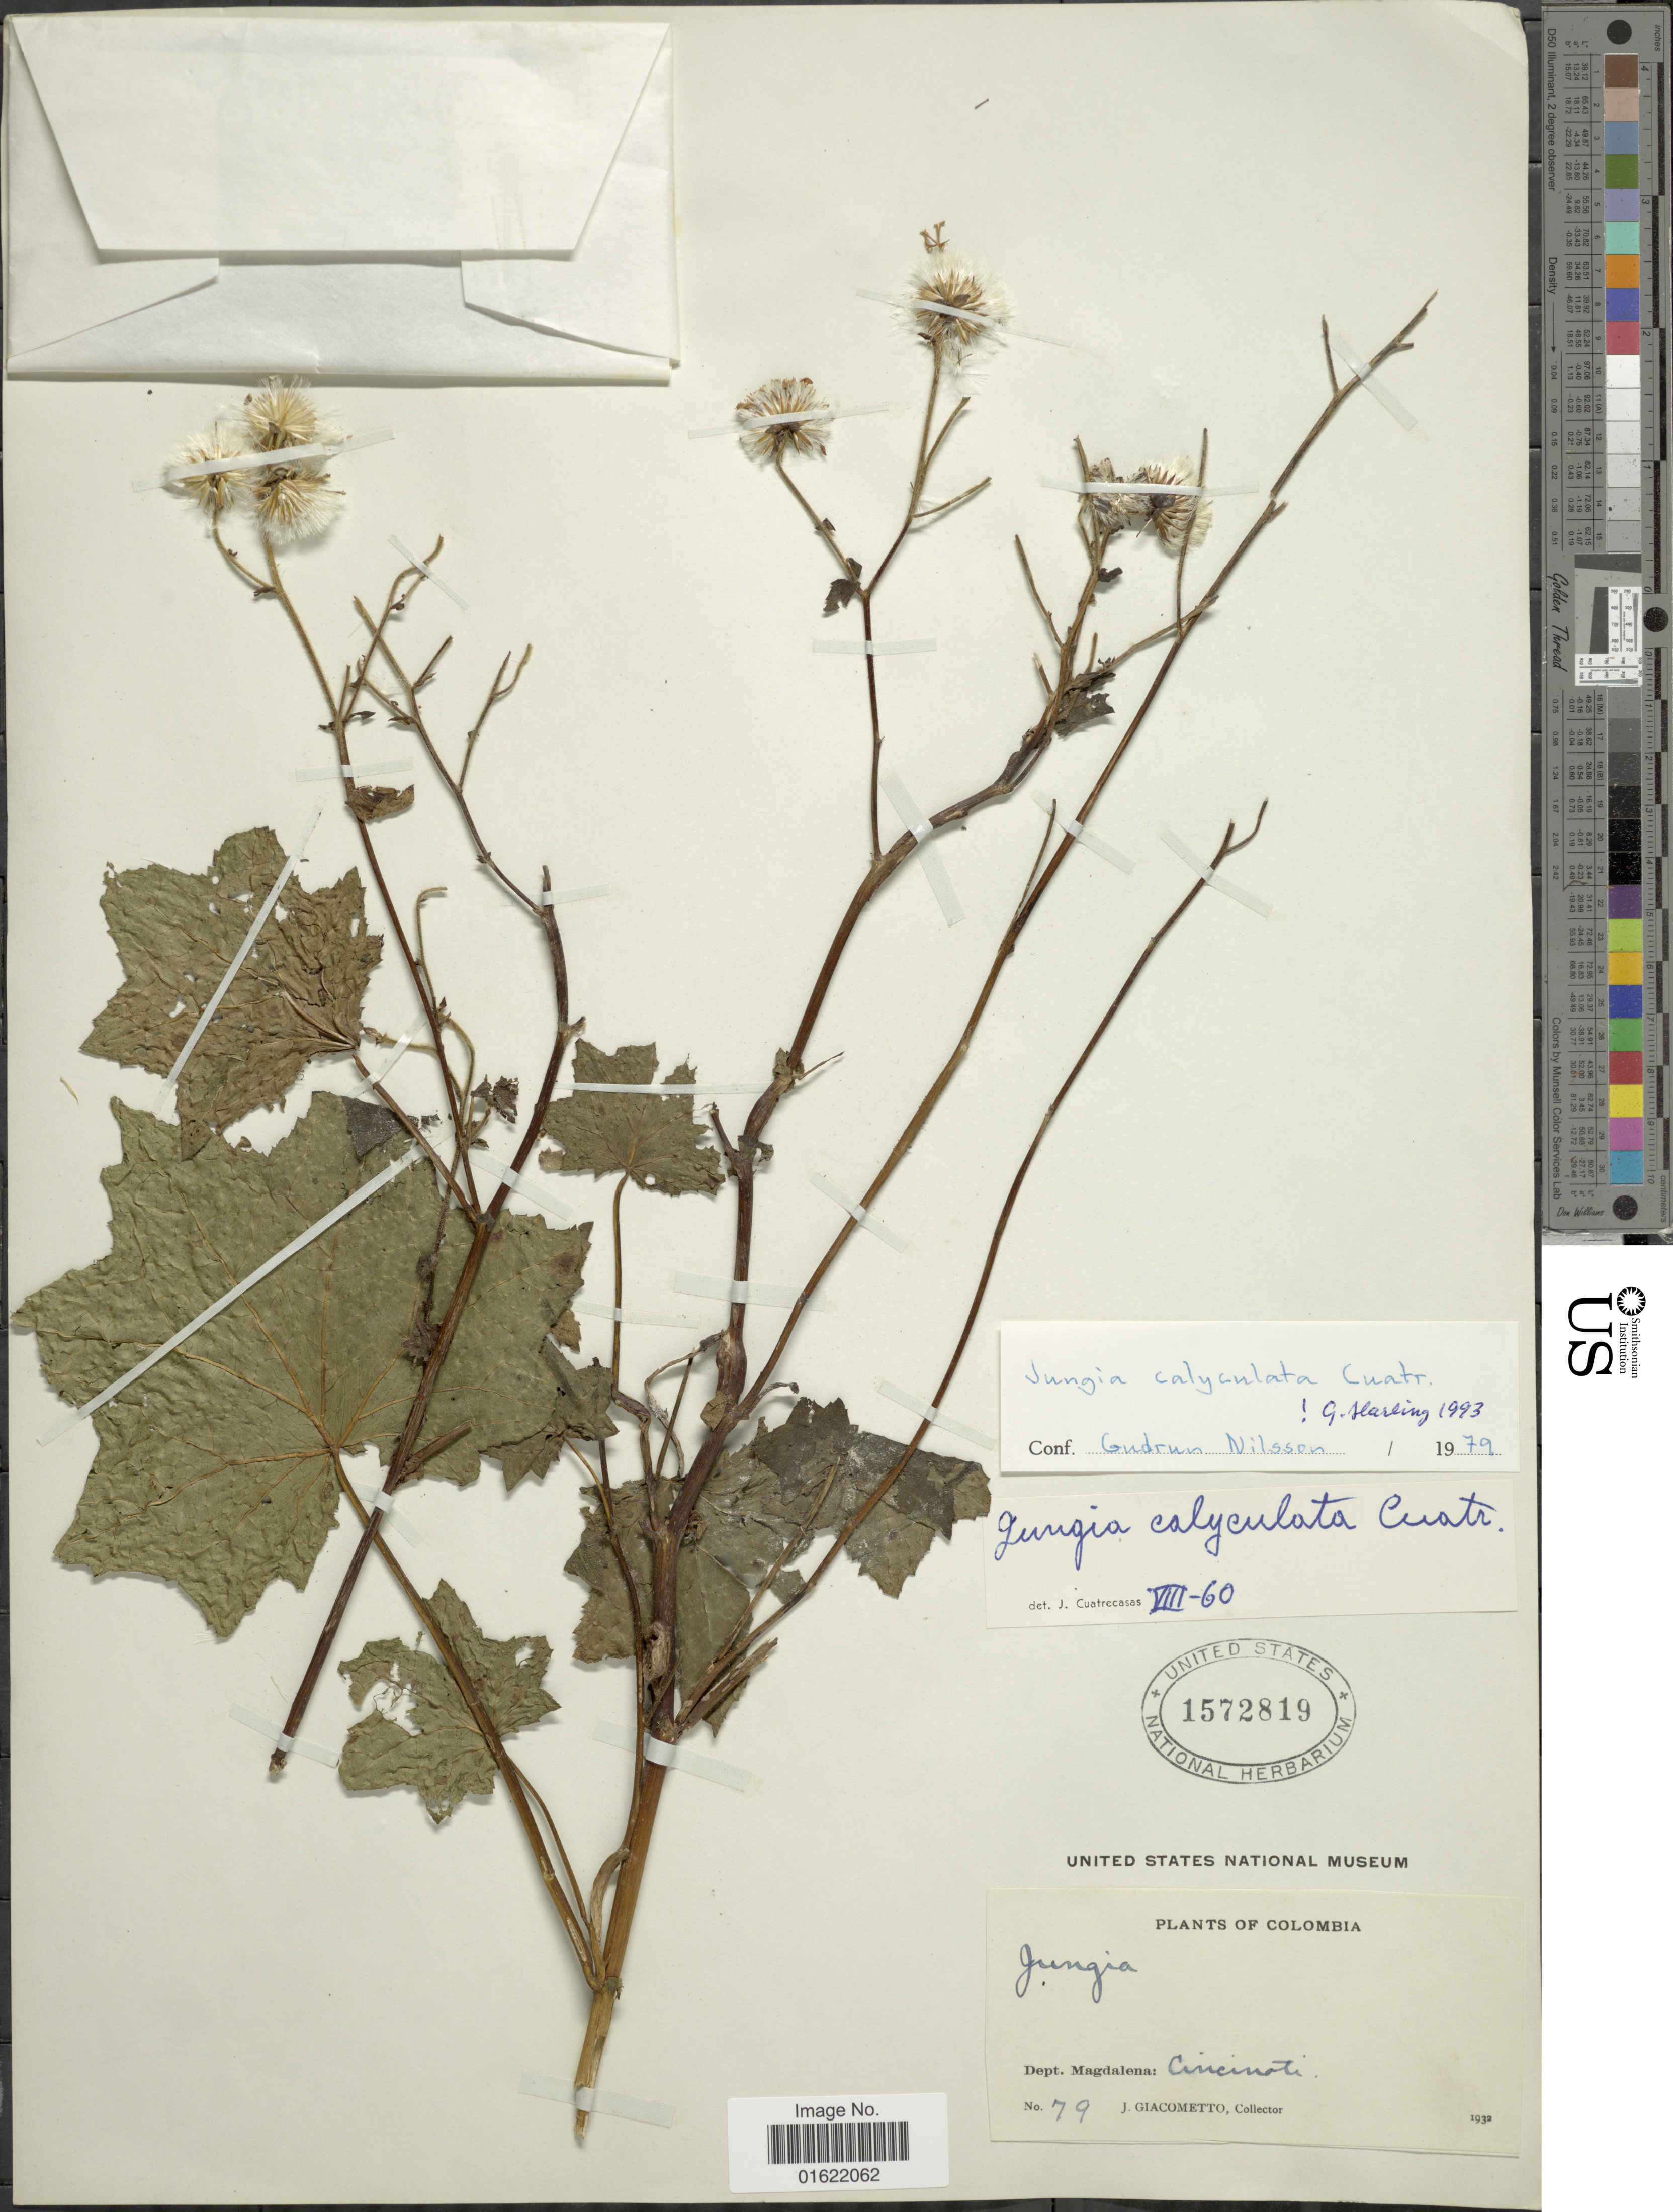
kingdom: Plantae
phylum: Tracheophyta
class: Magnoliopsida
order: Asterales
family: Asteraceae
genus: Jungia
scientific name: Jungia calyculata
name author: Cuatrec.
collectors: J. Giacometto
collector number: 79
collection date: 1932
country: Colombia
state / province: Magdalena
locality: Cincinati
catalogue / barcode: US 1572819